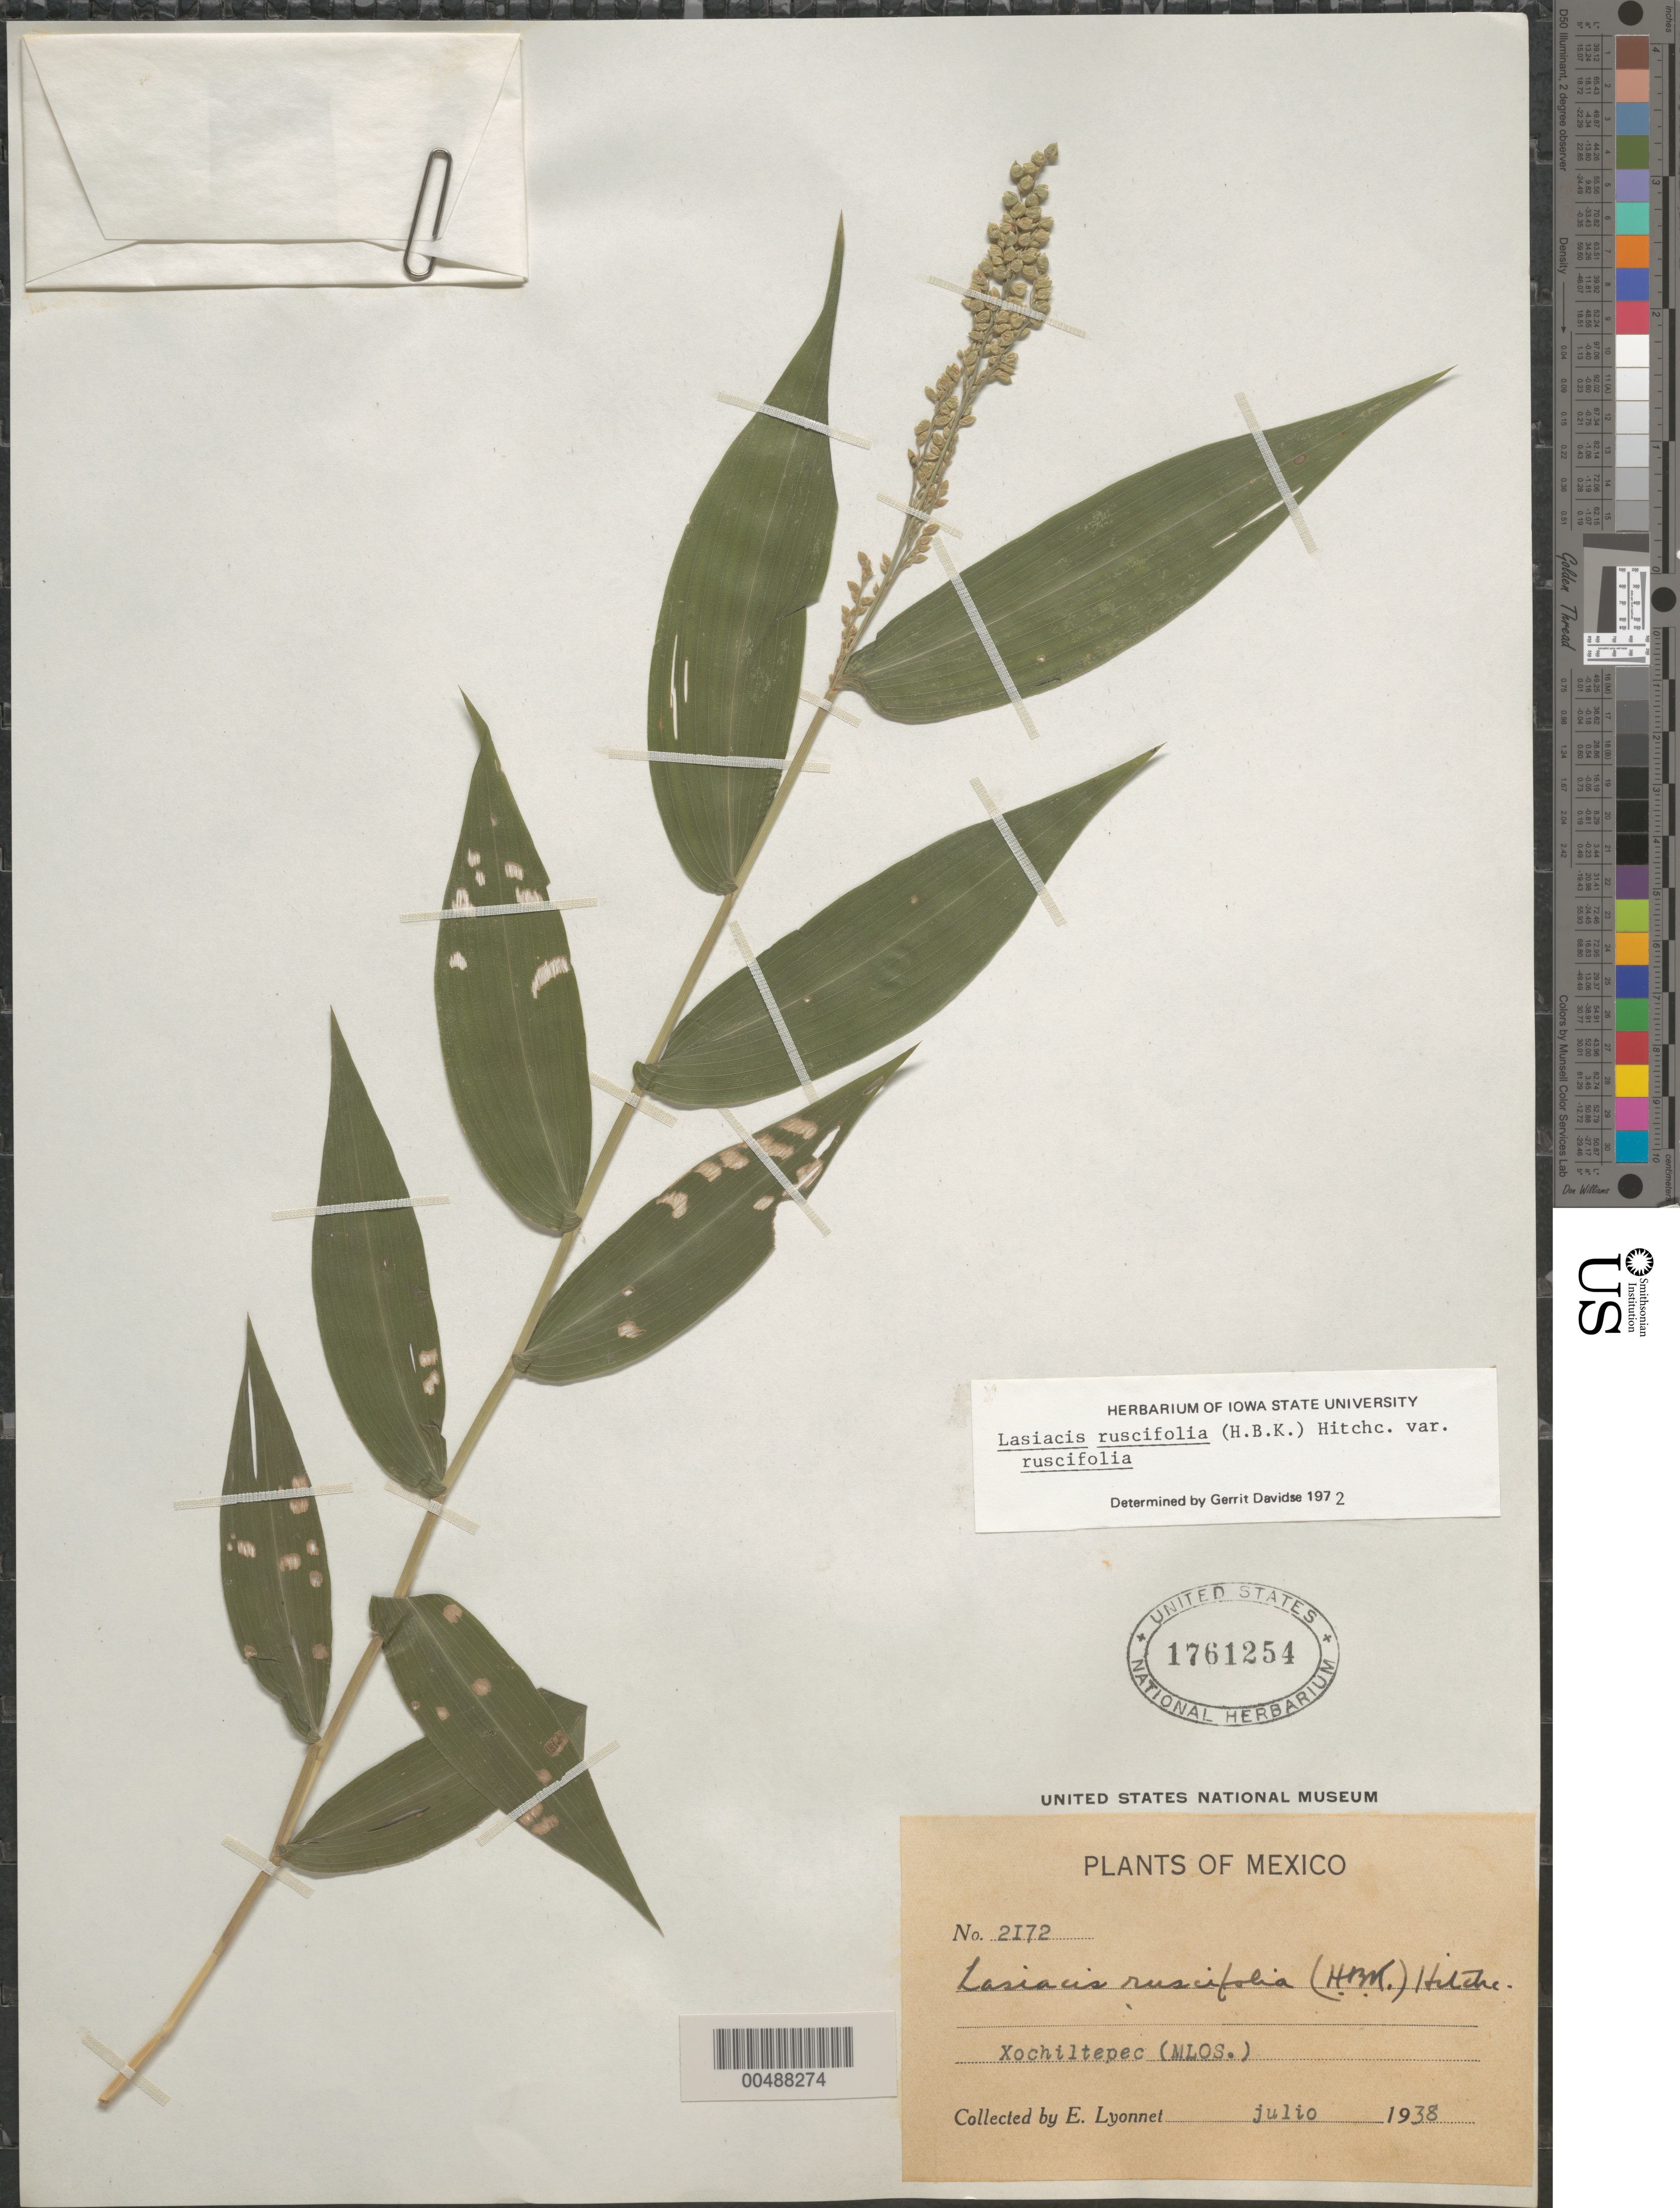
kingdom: Plantae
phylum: Tracheophyta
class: Liliopsida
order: Poales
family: Poaceae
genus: Lasiacis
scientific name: Lasiacis ruscifolia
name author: (Kunth) Hitchc.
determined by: Davidse, Gerrit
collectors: Bro. E. Lyonnet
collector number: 2172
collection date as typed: Jul 1938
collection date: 1938-07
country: Mexico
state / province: Morelos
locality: Xochiltepec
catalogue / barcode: US 1761254